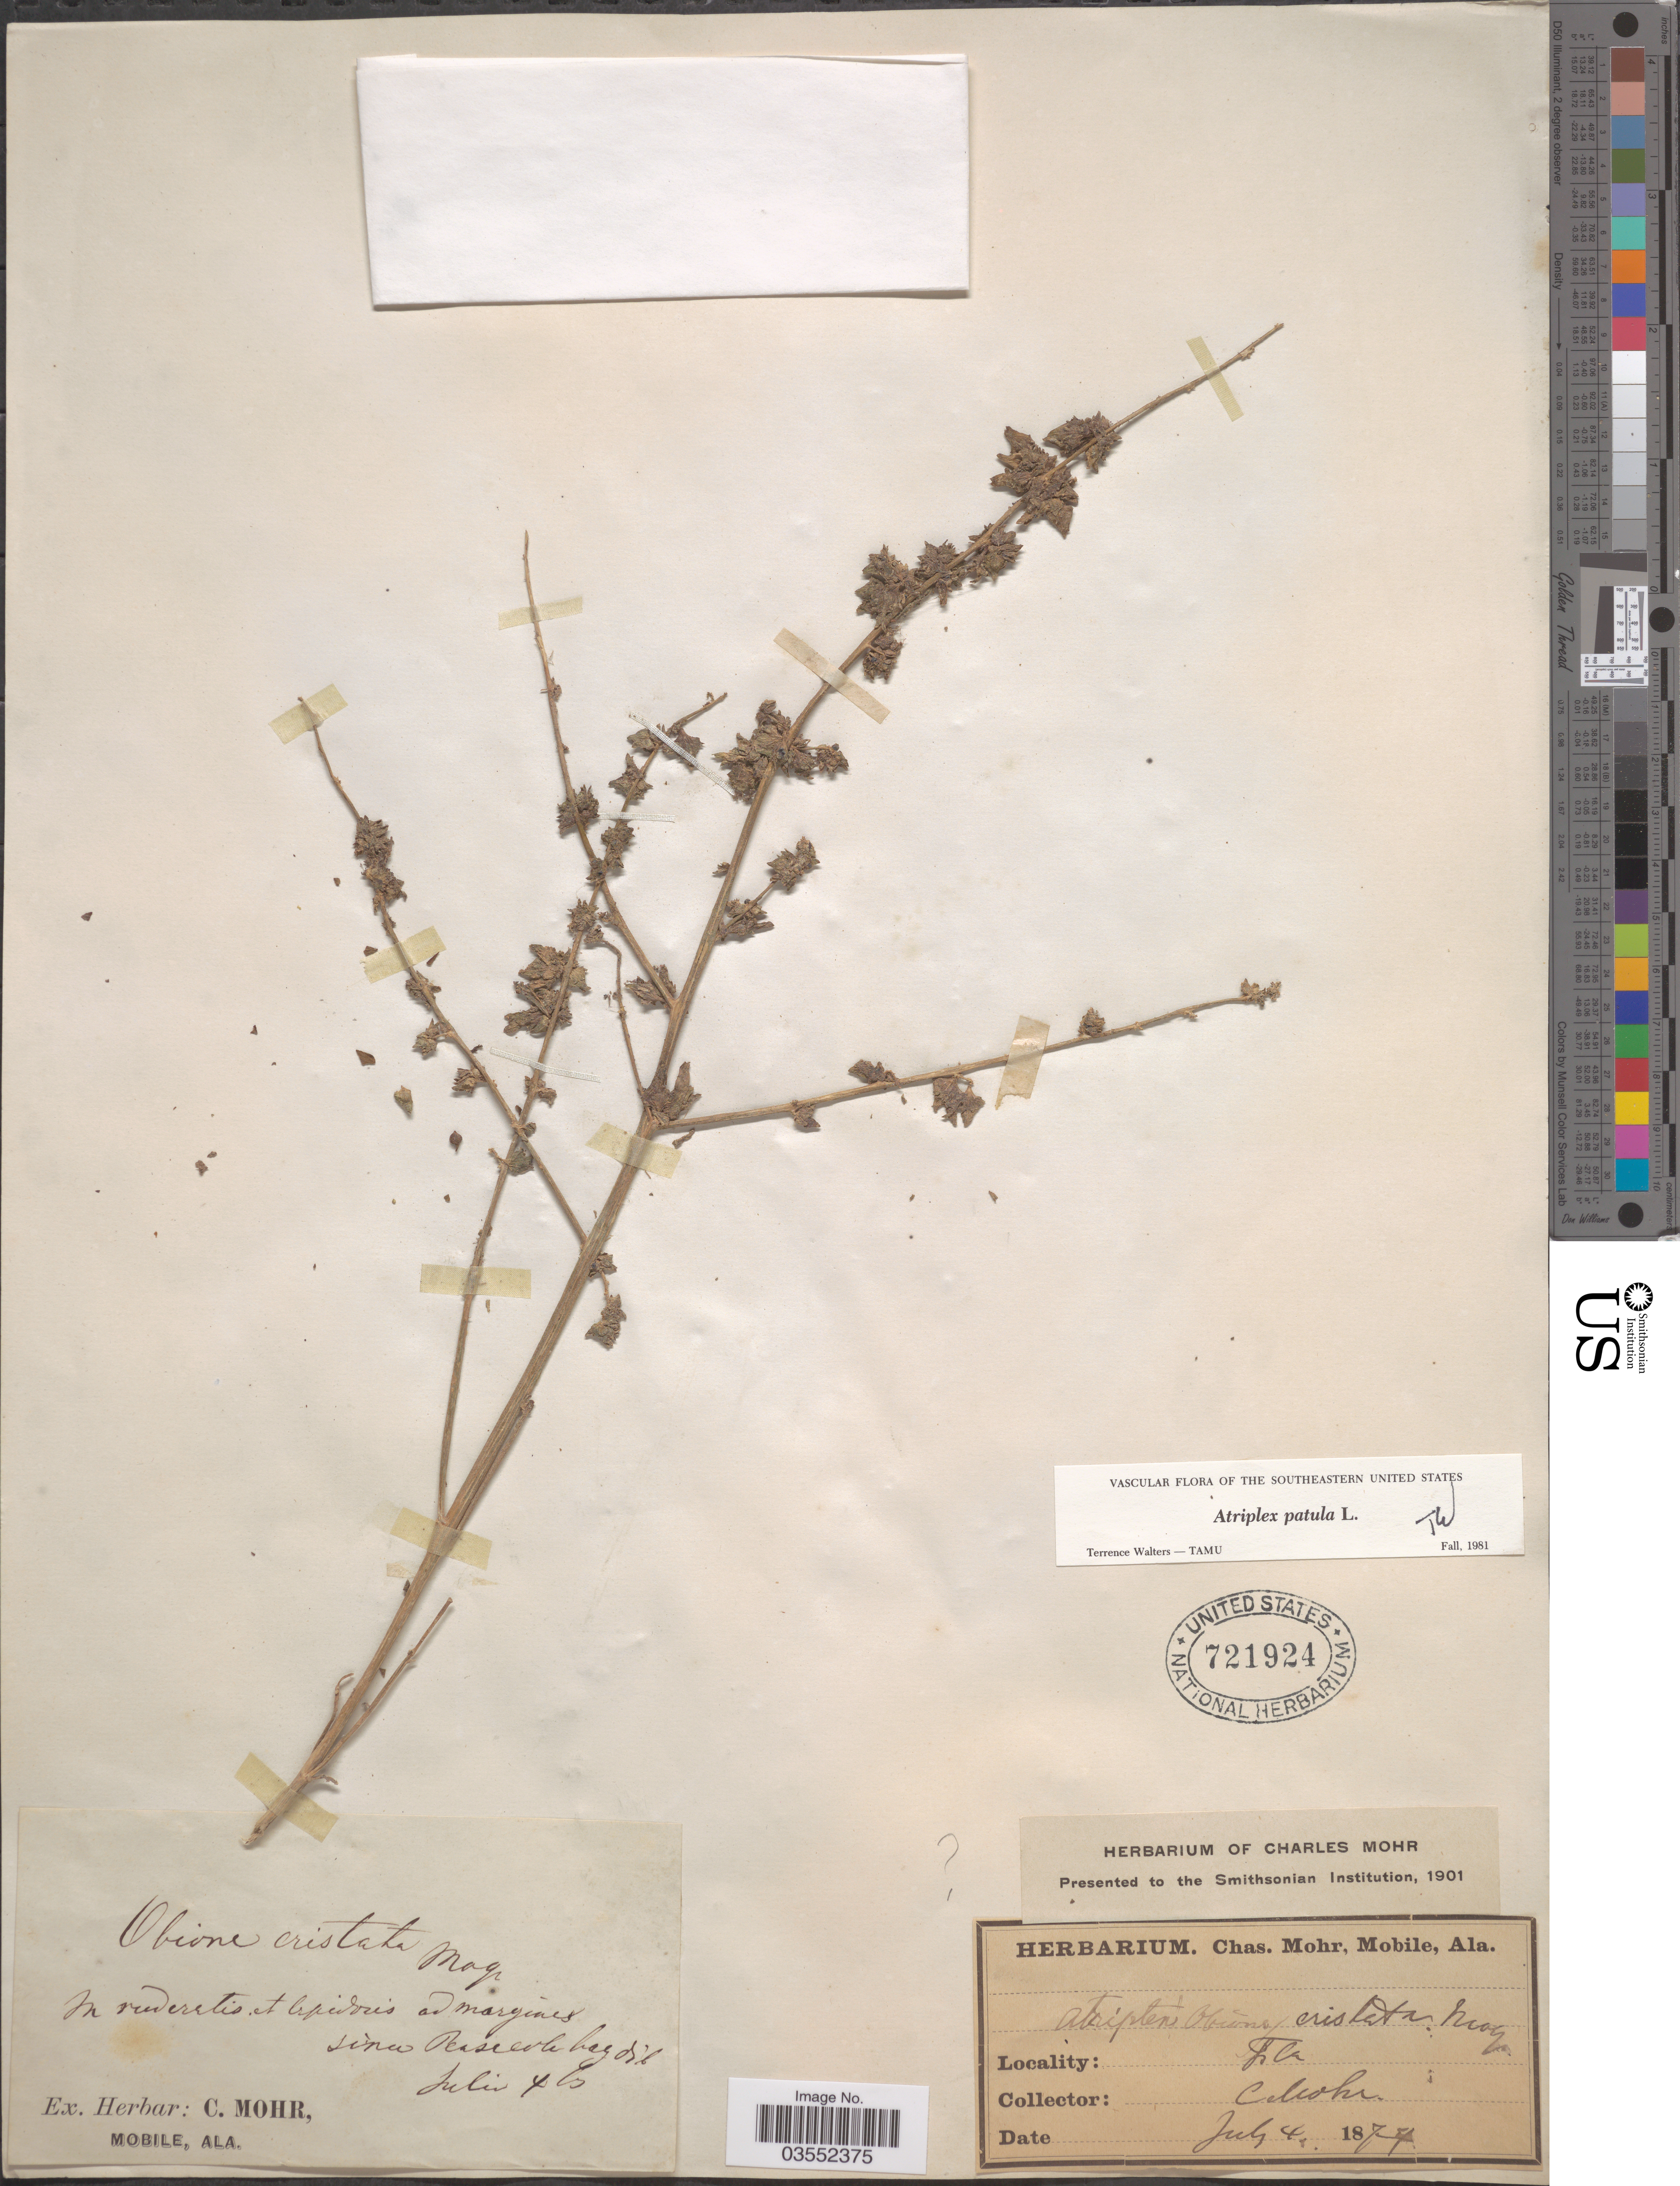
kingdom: Plantae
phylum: Tracheophyta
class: Magnoliopsida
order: Caryophyllales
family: Amaranthaceae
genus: Atriplex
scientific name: Atriplex patula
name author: L.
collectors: Mohr, C. T. (herbarium)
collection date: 1874-07-04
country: United States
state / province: Florida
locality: Pensacola bog.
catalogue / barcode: US 721924